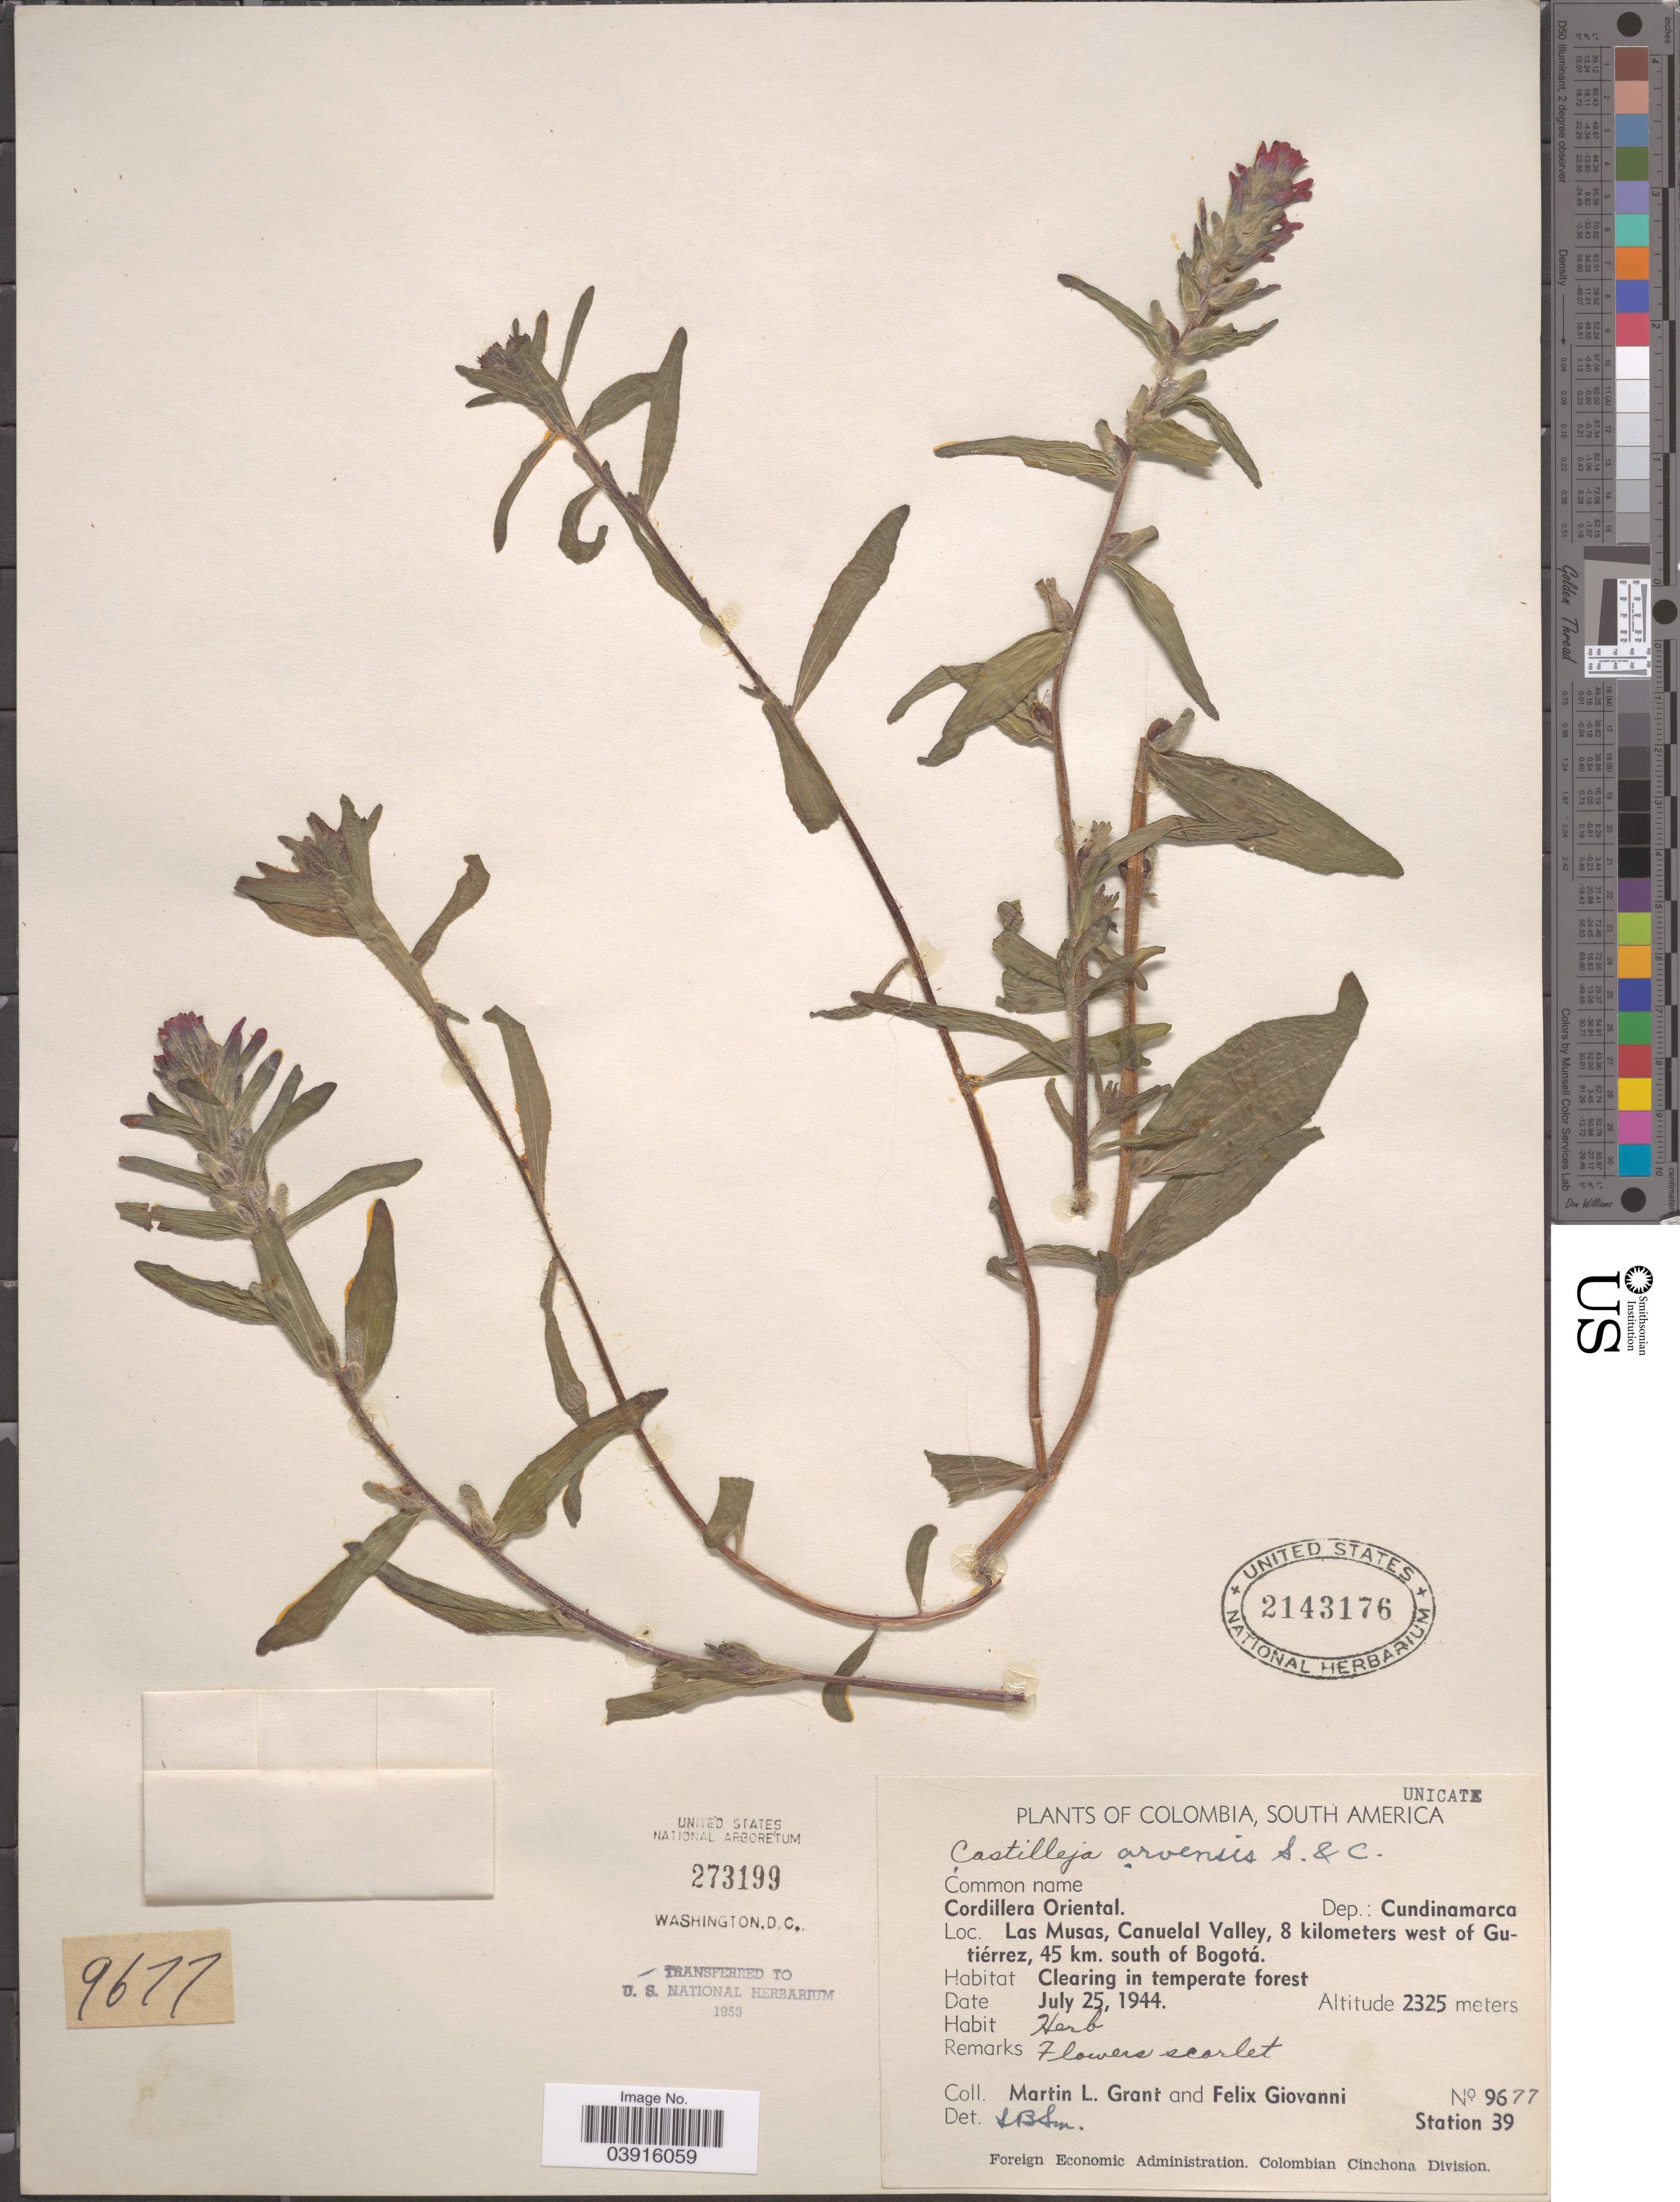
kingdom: Plantae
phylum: Tracheophyta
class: Magnoliopsida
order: Lamiales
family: Orobanchaceae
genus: Castilleja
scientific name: Castilleja arvensis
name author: Schltdl. & Cham.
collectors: M. L. Grant & F. Giovanni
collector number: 9677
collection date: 1944-07-25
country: Colombia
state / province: Cundinamarca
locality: Cordillera Oriental. Dep.: Cundinamarca. Las Musas, Canuelal Valley, 8 kilometers west of Gutiérrez, 45 km. south of Bogotá.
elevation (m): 2325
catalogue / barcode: US 2143176